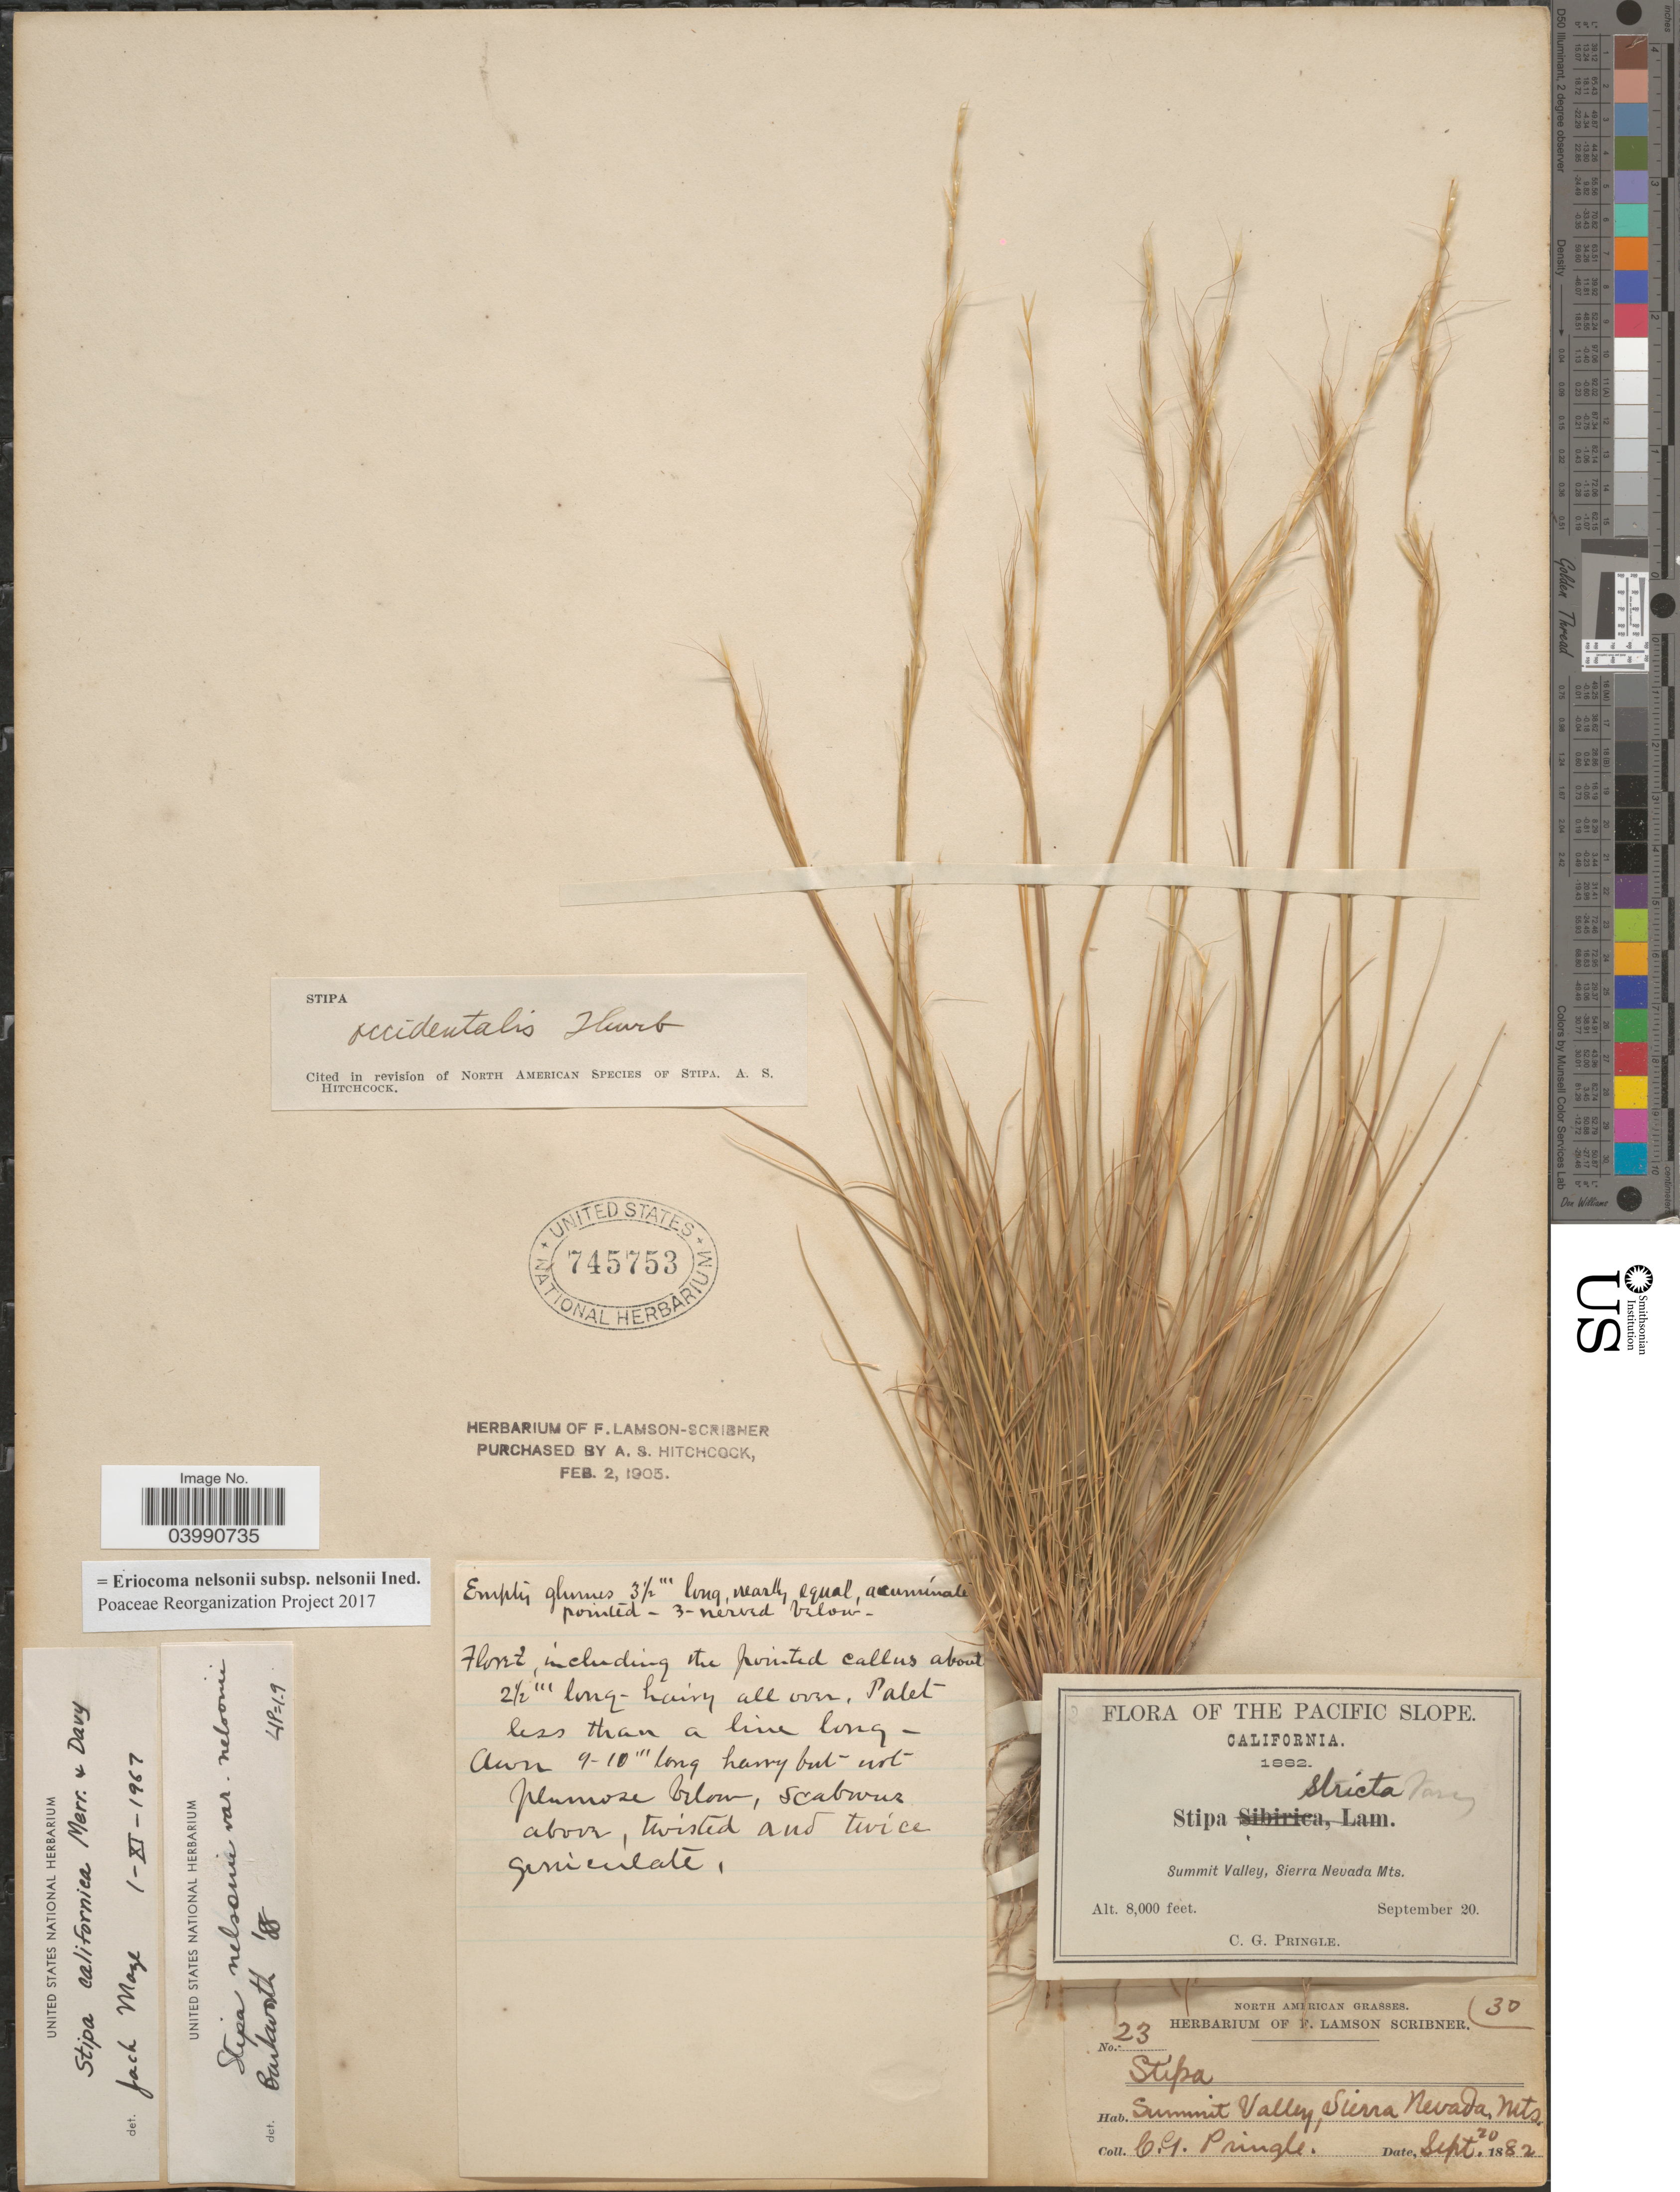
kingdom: Plantae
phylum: Tracheophyta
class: Liliopsida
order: Poales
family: Poaceae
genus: Eriocoma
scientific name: Eriocoma nelsonii subsp. nelsonii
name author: (Scribn.) Romasch.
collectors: C. G. Pringle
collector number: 23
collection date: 1882-09-20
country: United States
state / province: California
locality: The Pacific Slope. Summit Valley, Sierra Nevada Mts.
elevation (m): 2438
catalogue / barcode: US 745753